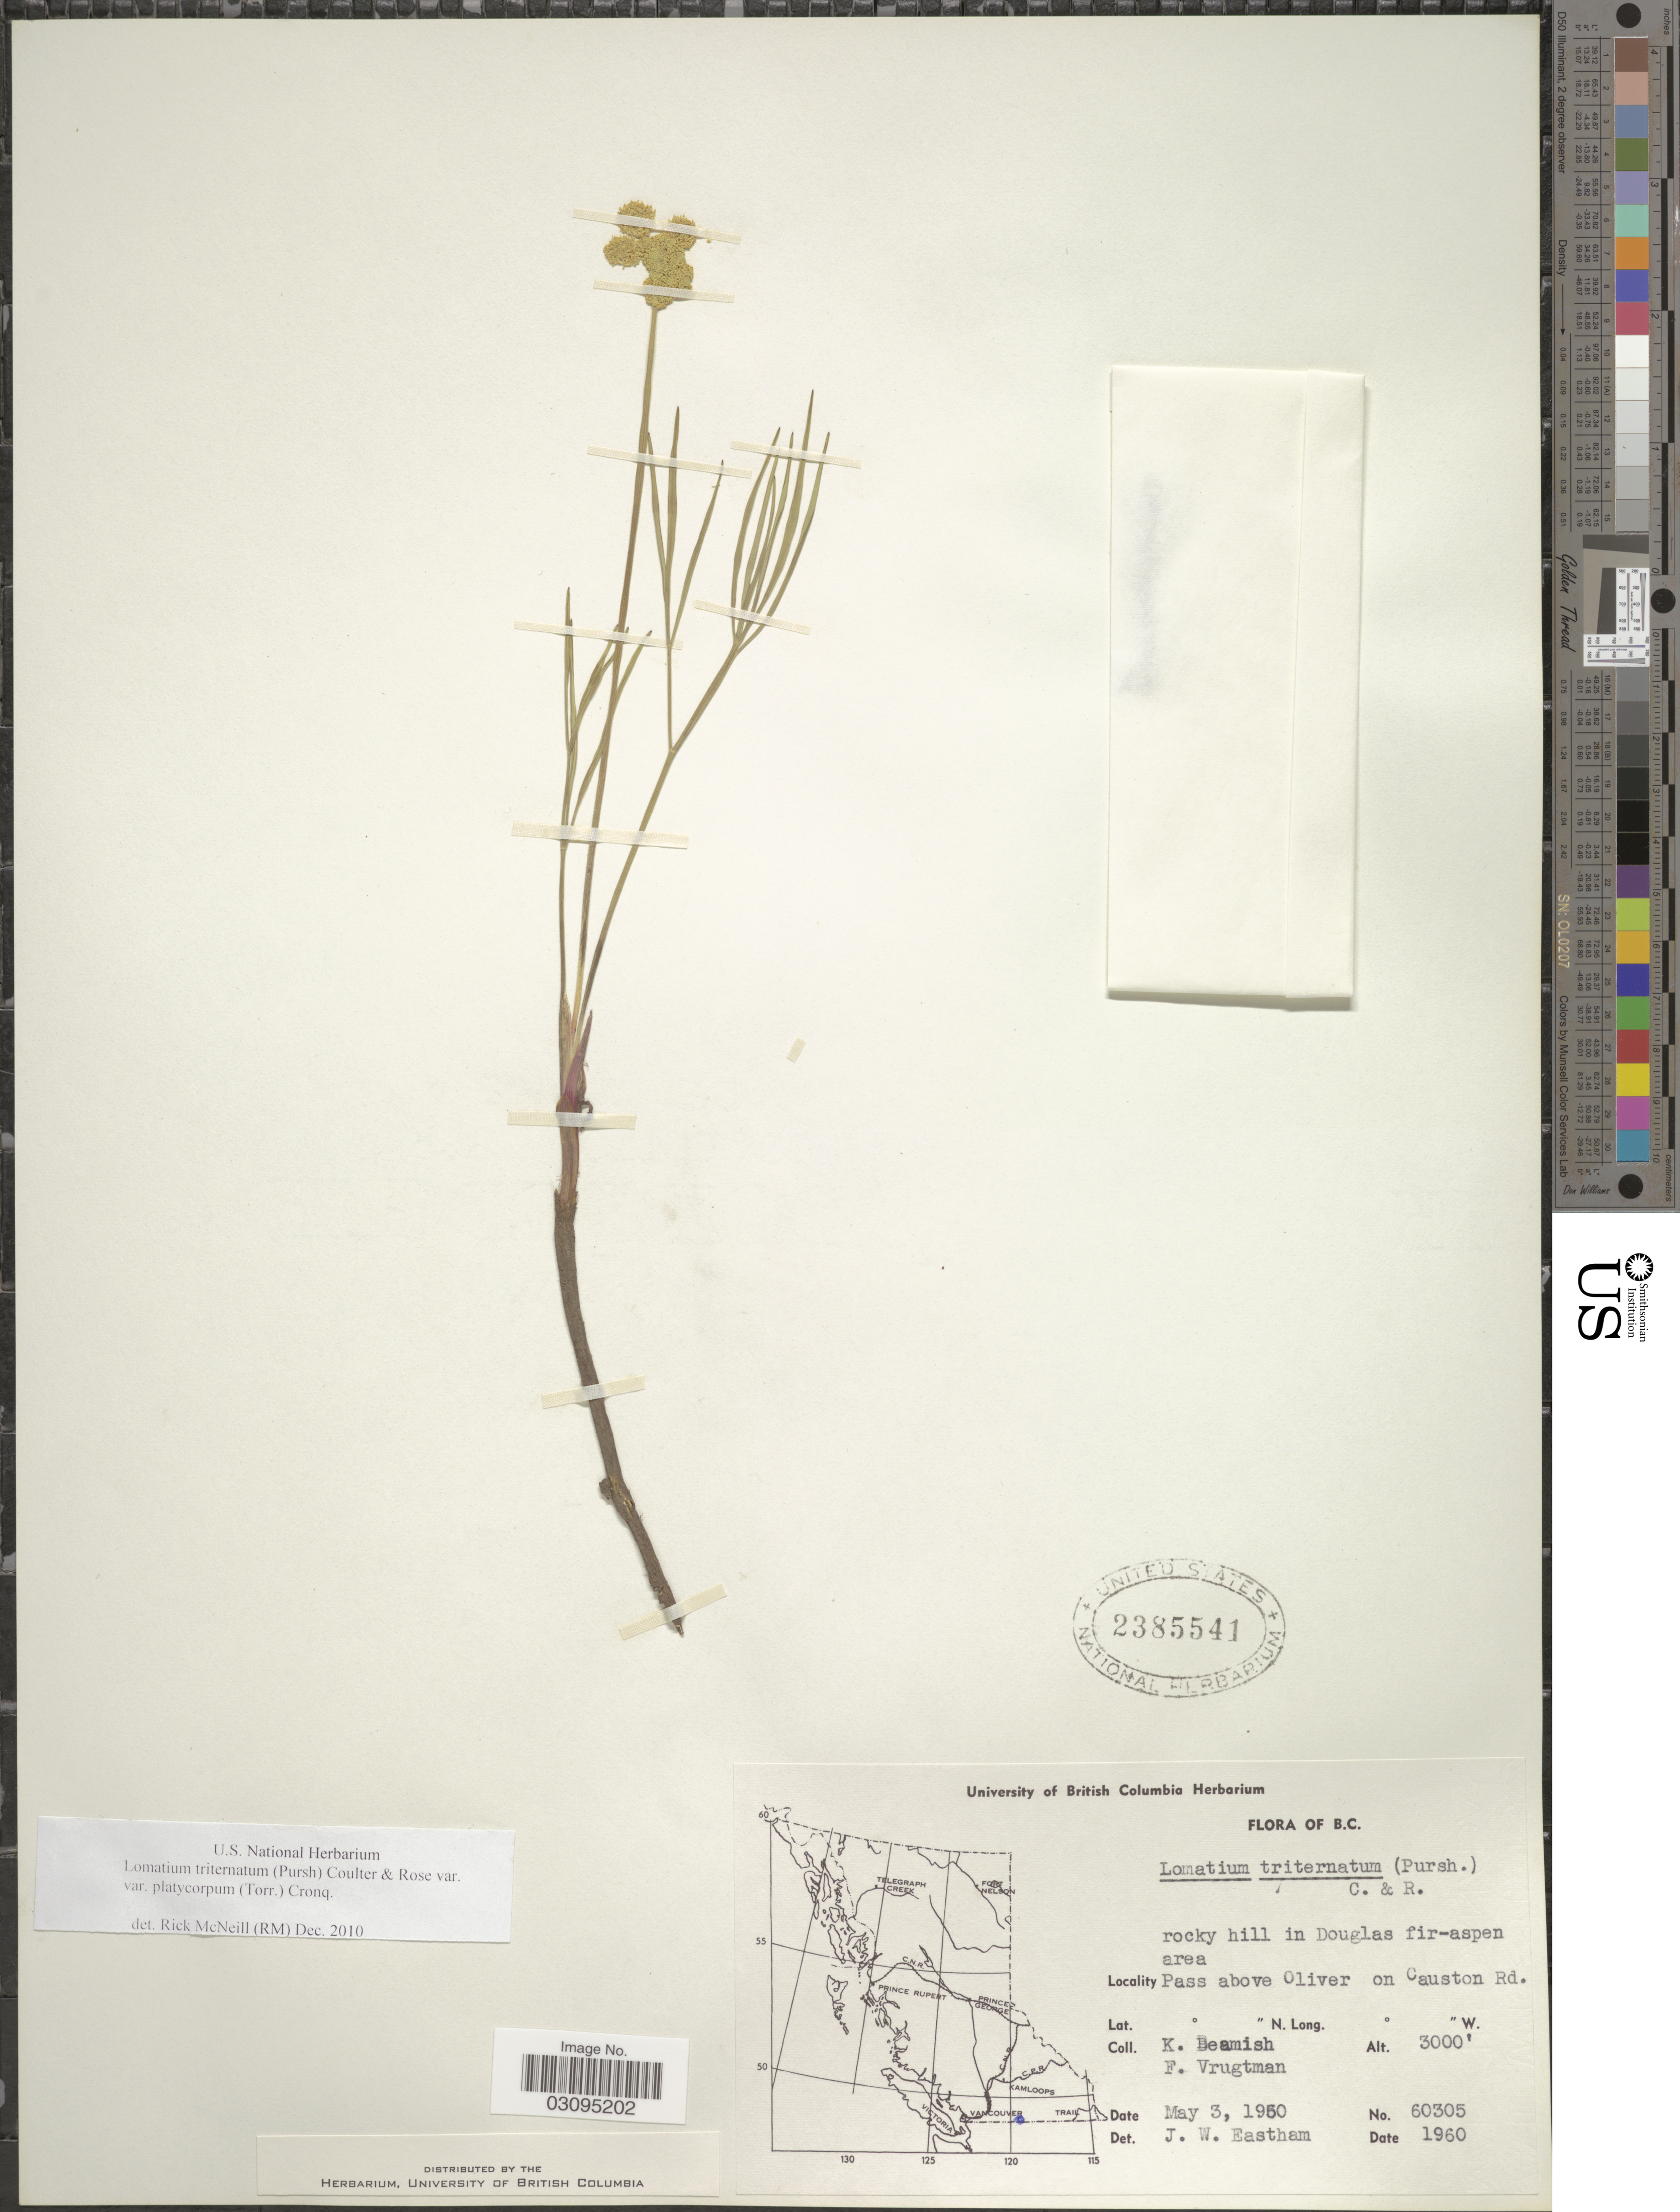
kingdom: Plantae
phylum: Tracheophyta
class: Magnoliopsida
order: Apiales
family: Apiaceae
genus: Lomatium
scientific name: Lomatium triternatum var. platycarpum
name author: (Torr.) B. Boivin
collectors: K. Beamish & F. Vrugtman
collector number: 60305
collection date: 1950-05-03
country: Canada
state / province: British Columbia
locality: Pass above Oliver and Causton Rd.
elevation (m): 914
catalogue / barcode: US 2385541